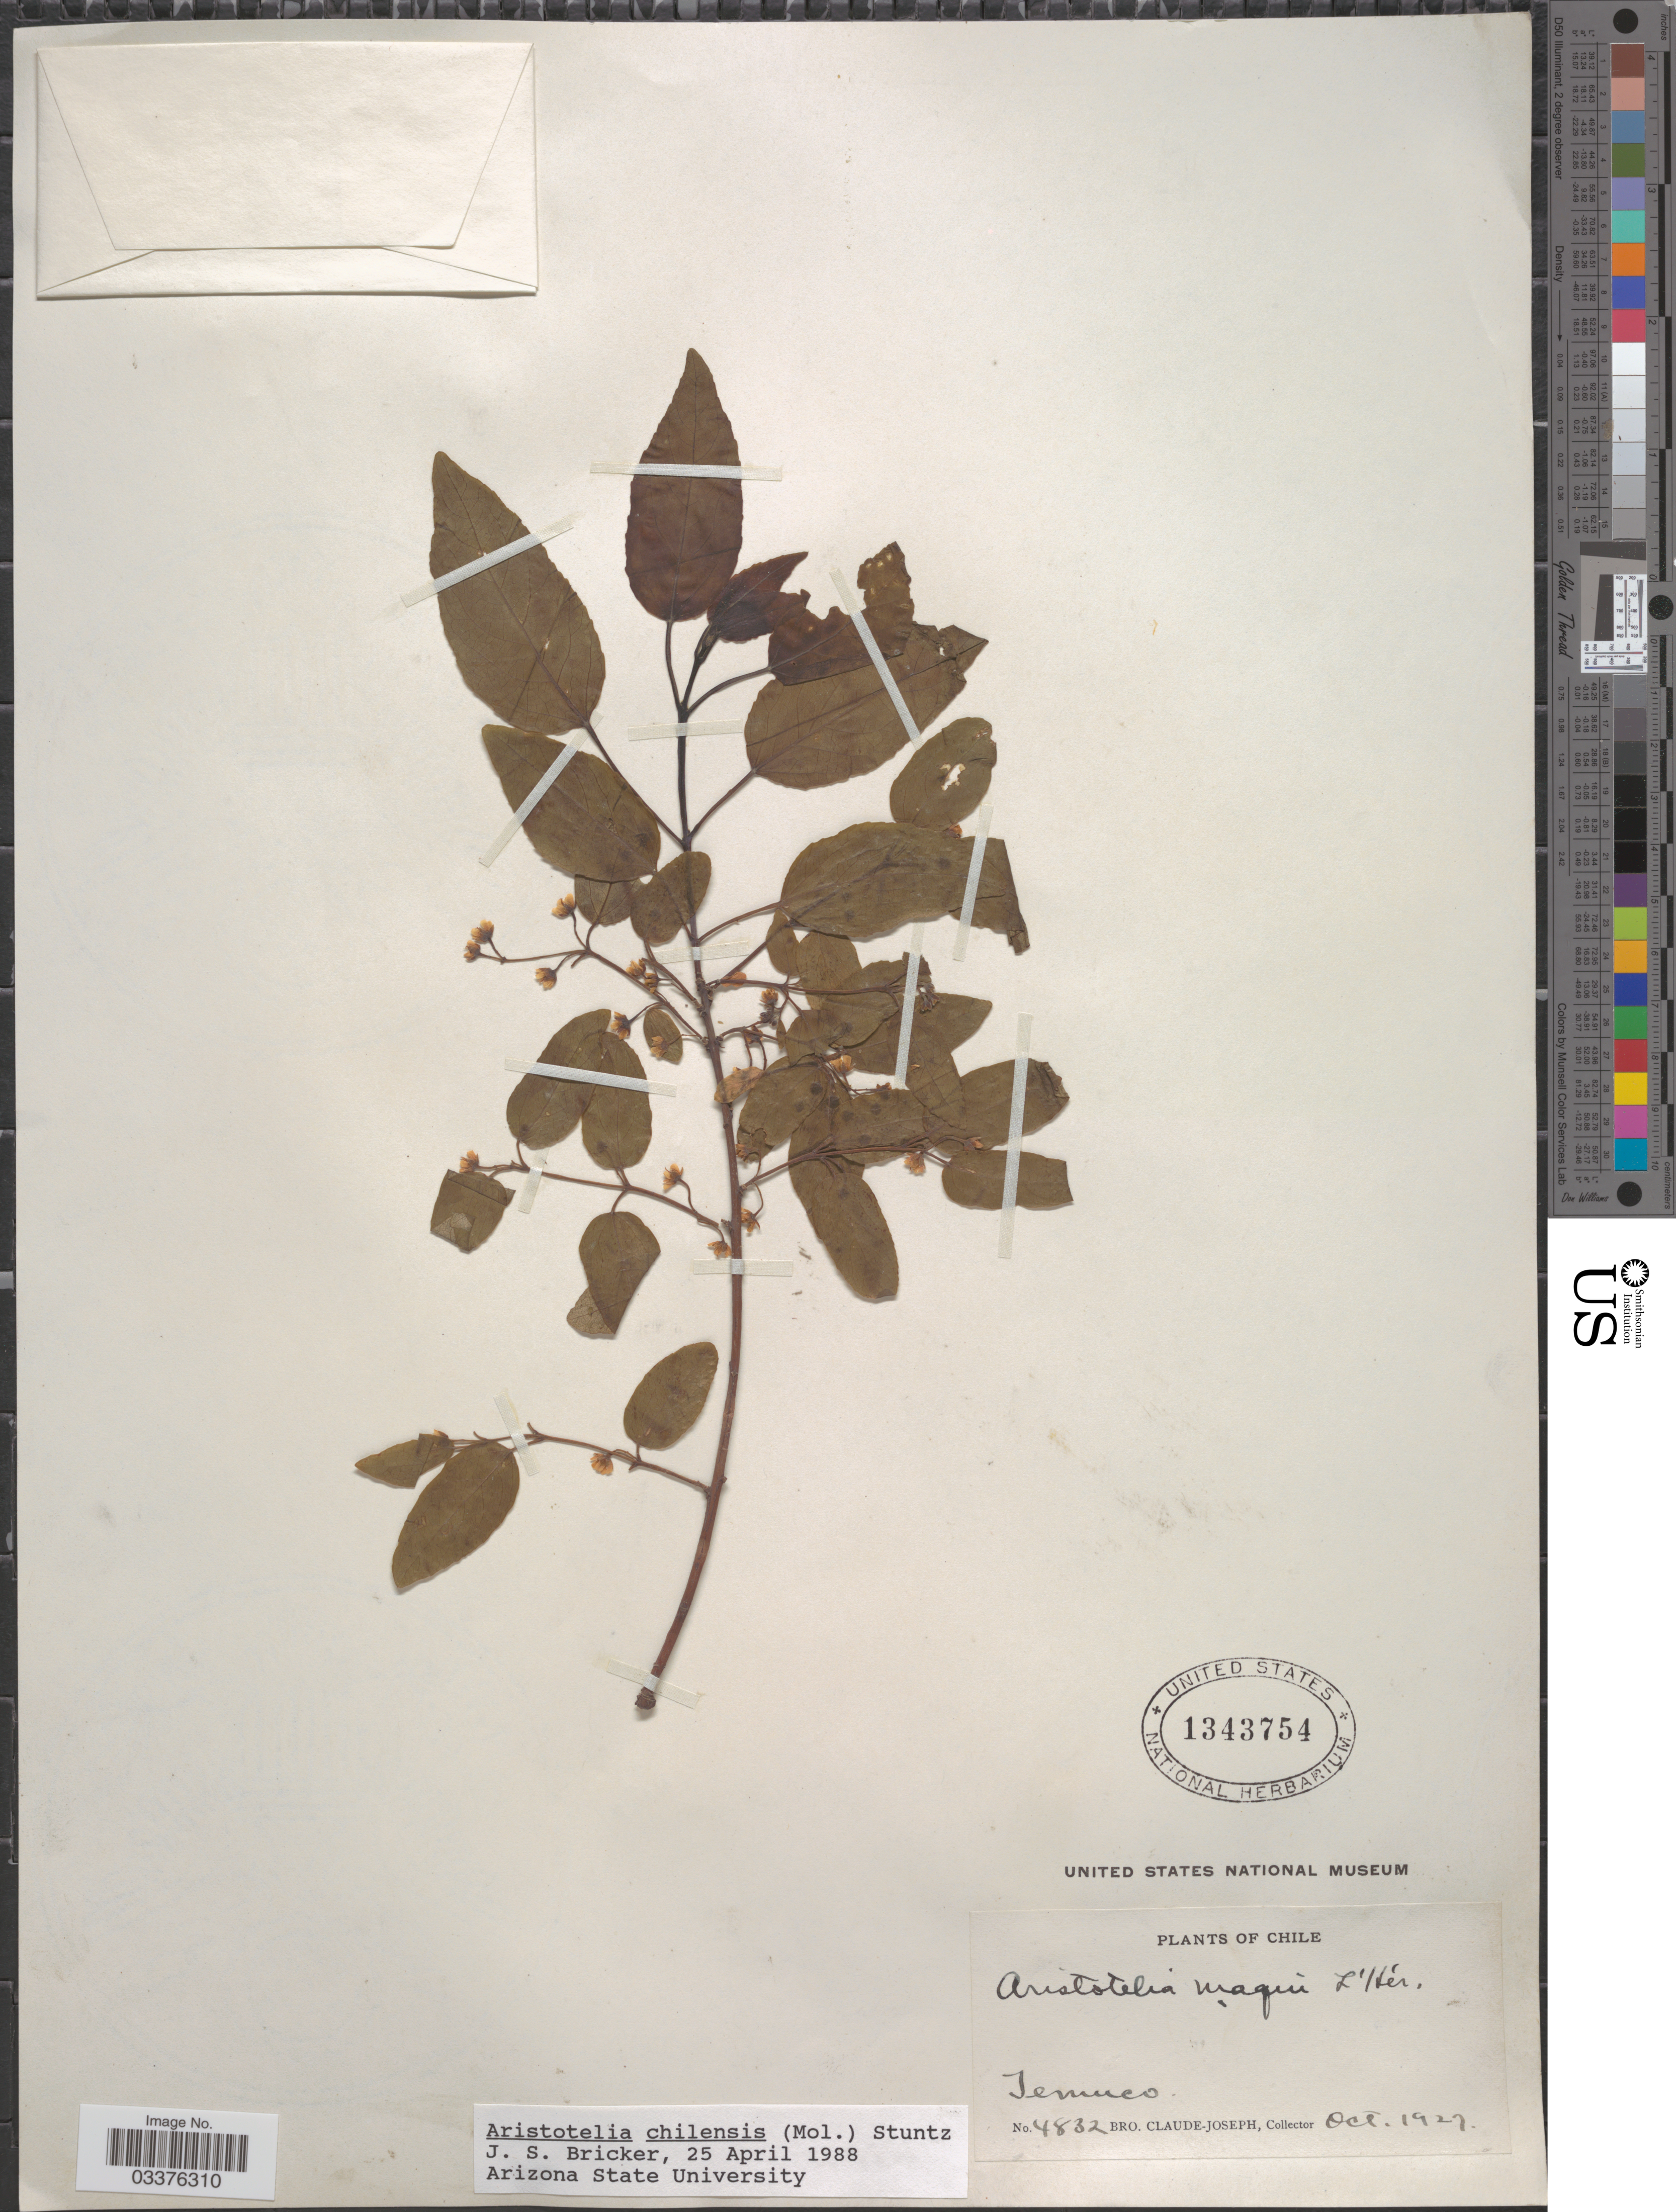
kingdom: Plantae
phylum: Tracheophyta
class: Magnoliopsida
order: Oxalidales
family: Elaeocarpaceae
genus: Aristotelia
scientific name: Aristotelia sp.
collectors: Bro. Claude-Joseph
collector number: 4832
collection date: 1927-10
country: Chile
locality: Temuco.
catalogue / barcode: US 1343754